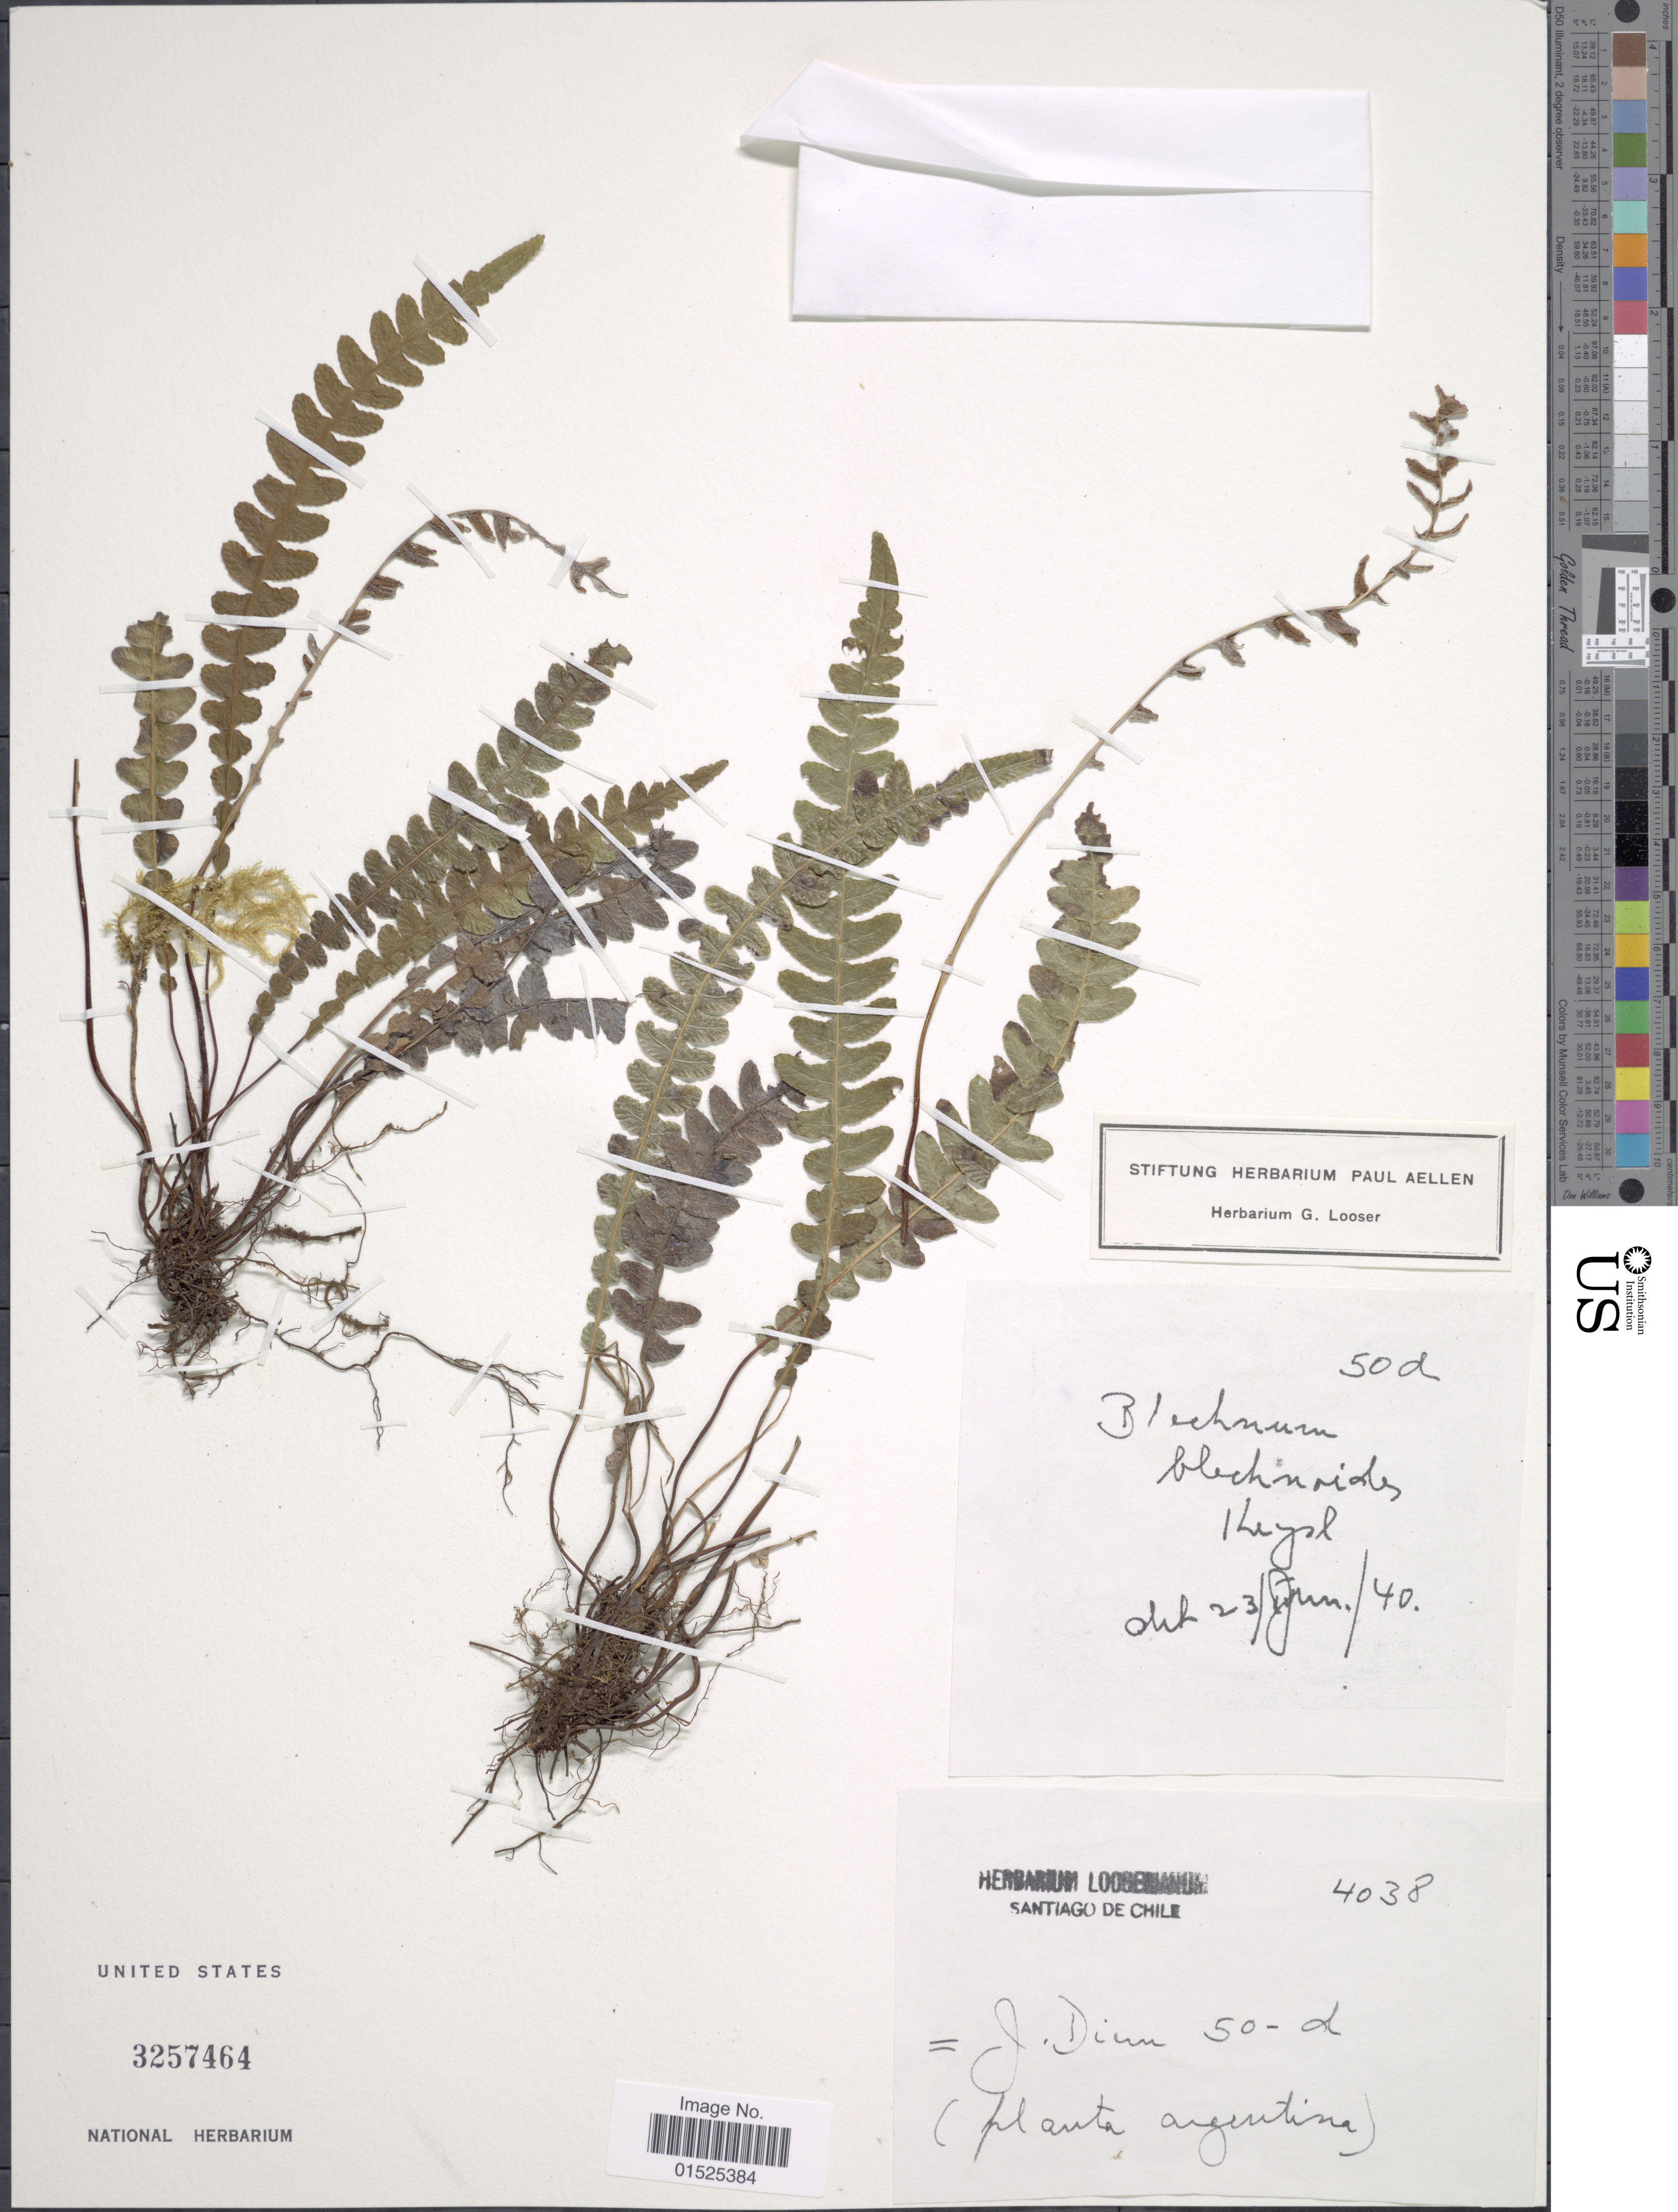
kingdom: Plantae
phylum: Tracheophyta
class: Polypodiopsida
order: Polypodiales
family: Blechnaceae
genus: Blechnum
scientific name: Blechnum blechnoides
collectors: J. Diem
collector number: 4038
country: Argentina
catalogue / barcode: US 3257464